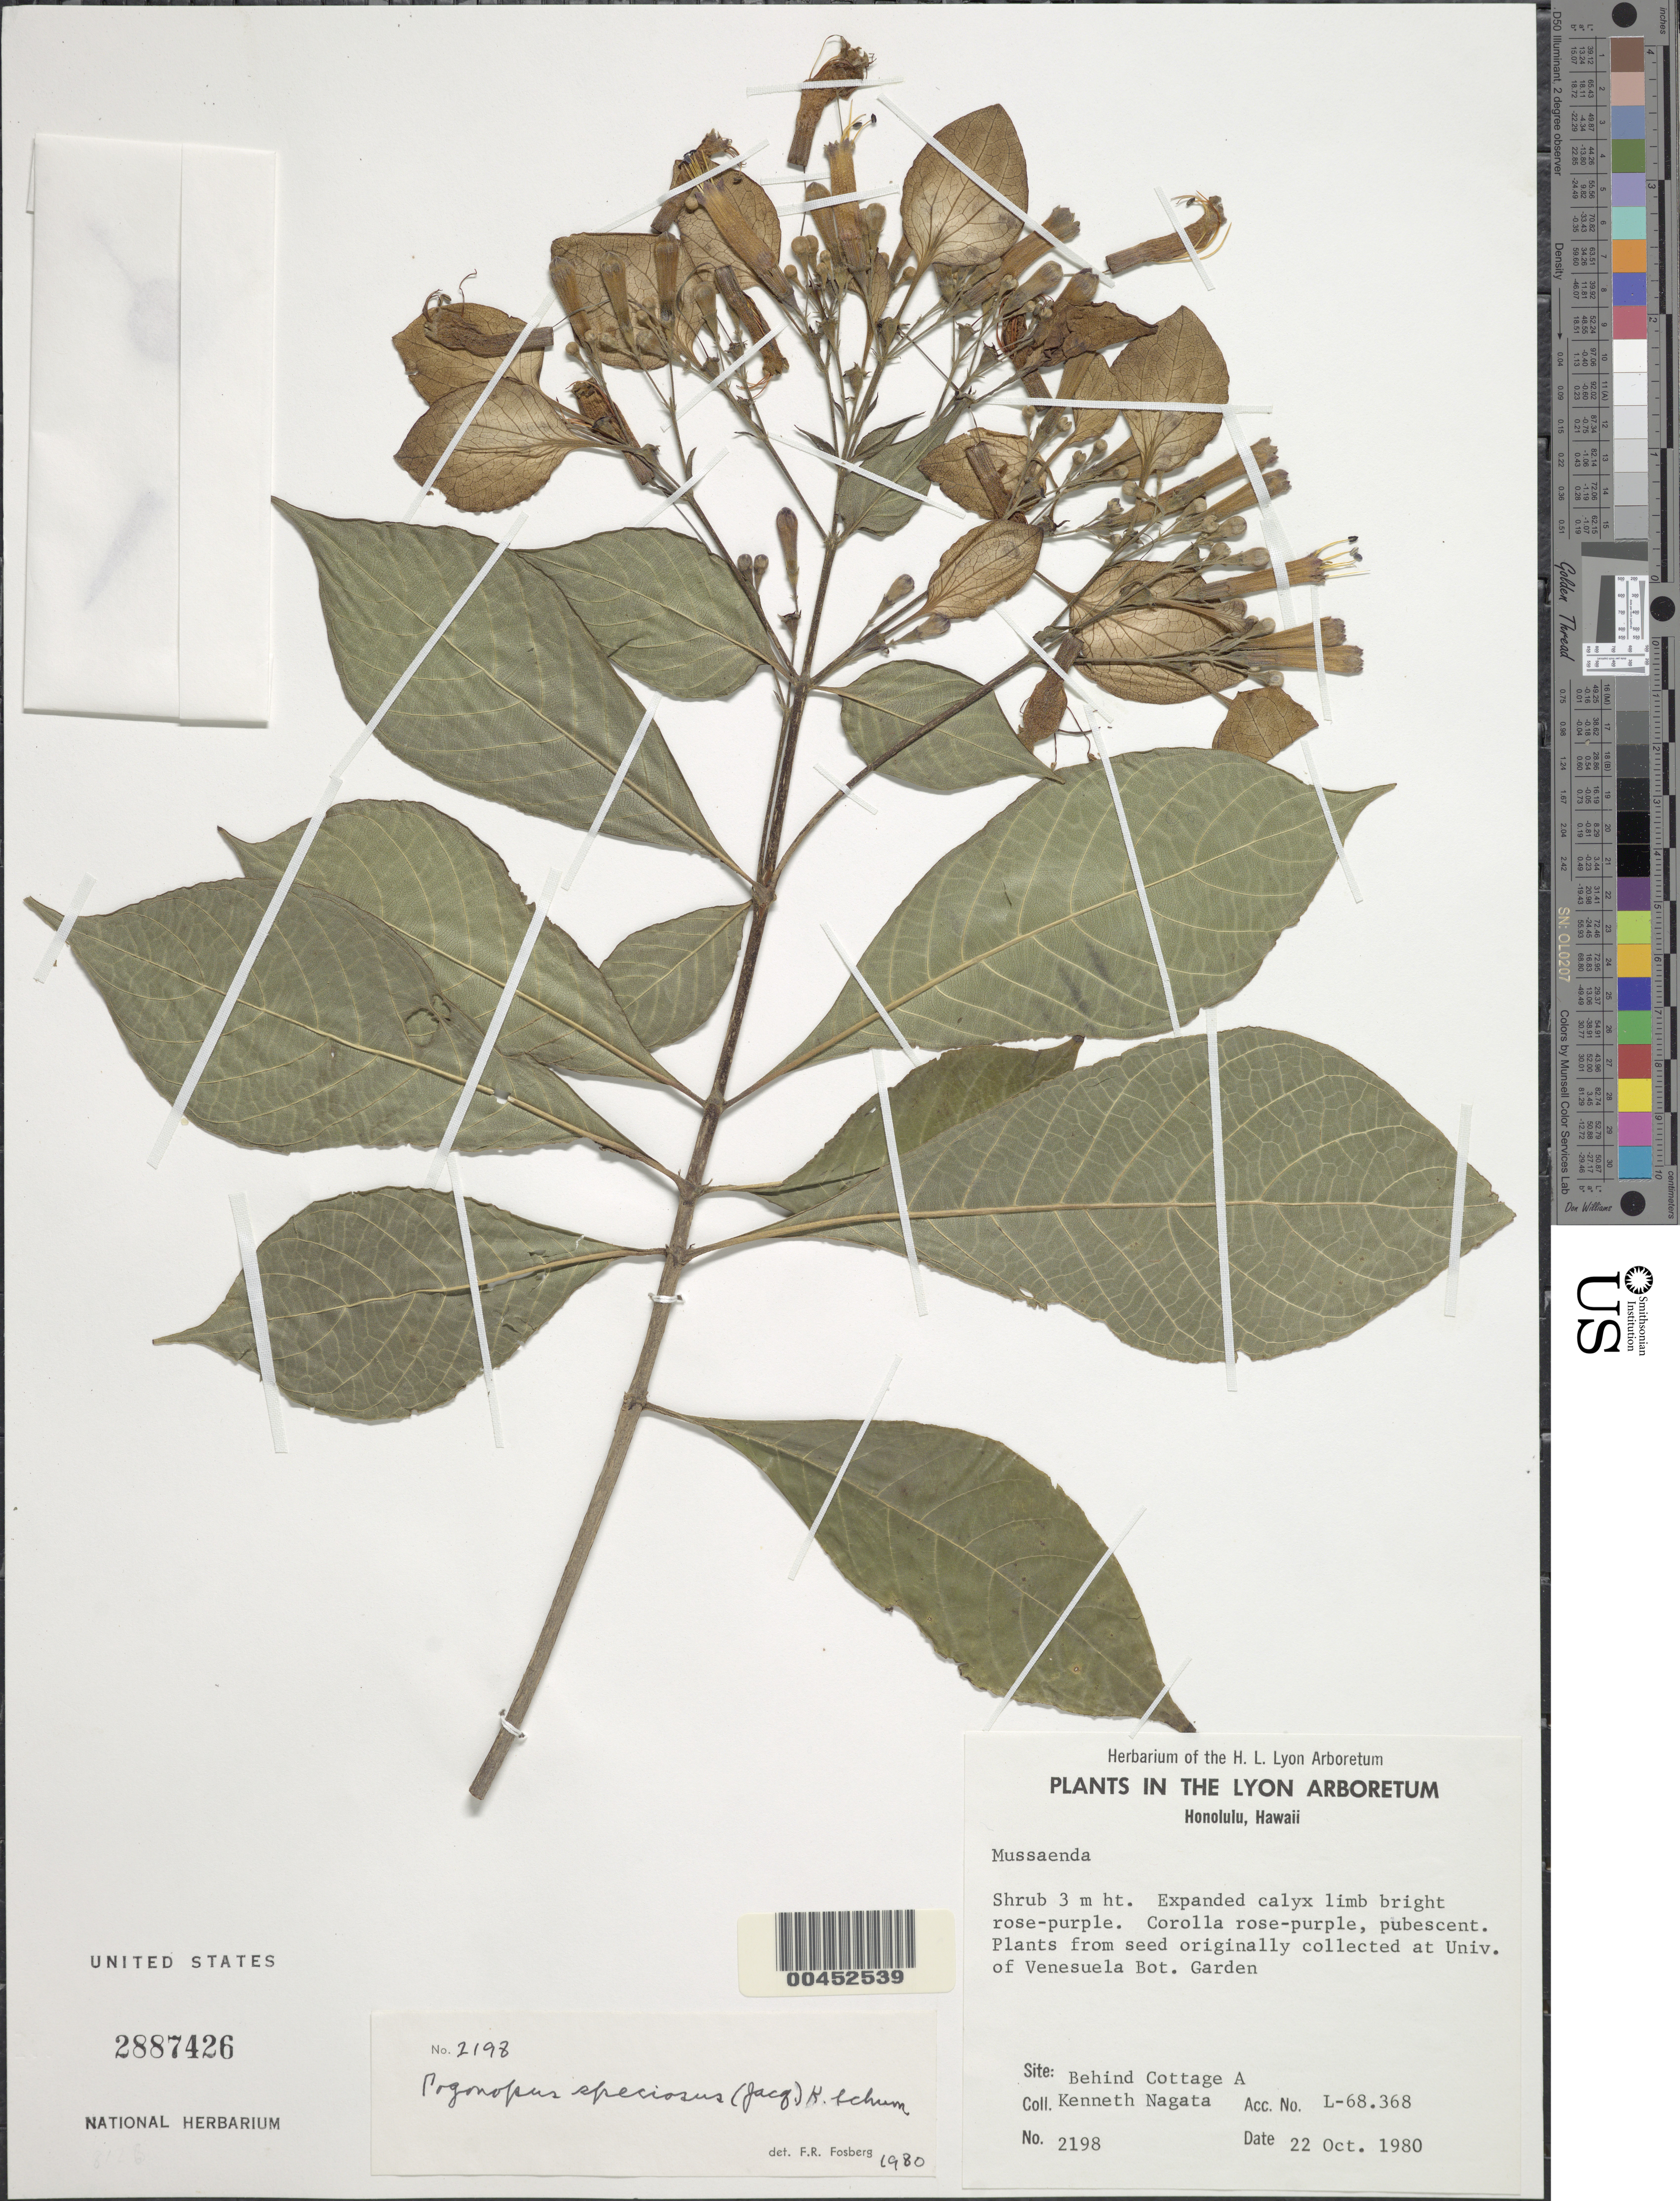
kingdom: Plantae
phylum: Tracheophyta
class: Magnoliopsida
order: Gentianales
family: Rubiaceae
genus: Pogonopus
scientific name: Pogonopus speciosus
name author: (Jacq.) K. Schum.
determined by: Fosberg, F. R.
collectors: K. Nagata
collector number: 2198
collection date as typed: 22 Oct 1980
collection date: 1980-10-22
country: United States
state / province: Hawaii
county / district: Honolulu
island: Oahu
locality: Honolulu, Herbarium of the H.L. Lyon Arboretum, behind Cottage A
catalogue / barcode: US 2287426